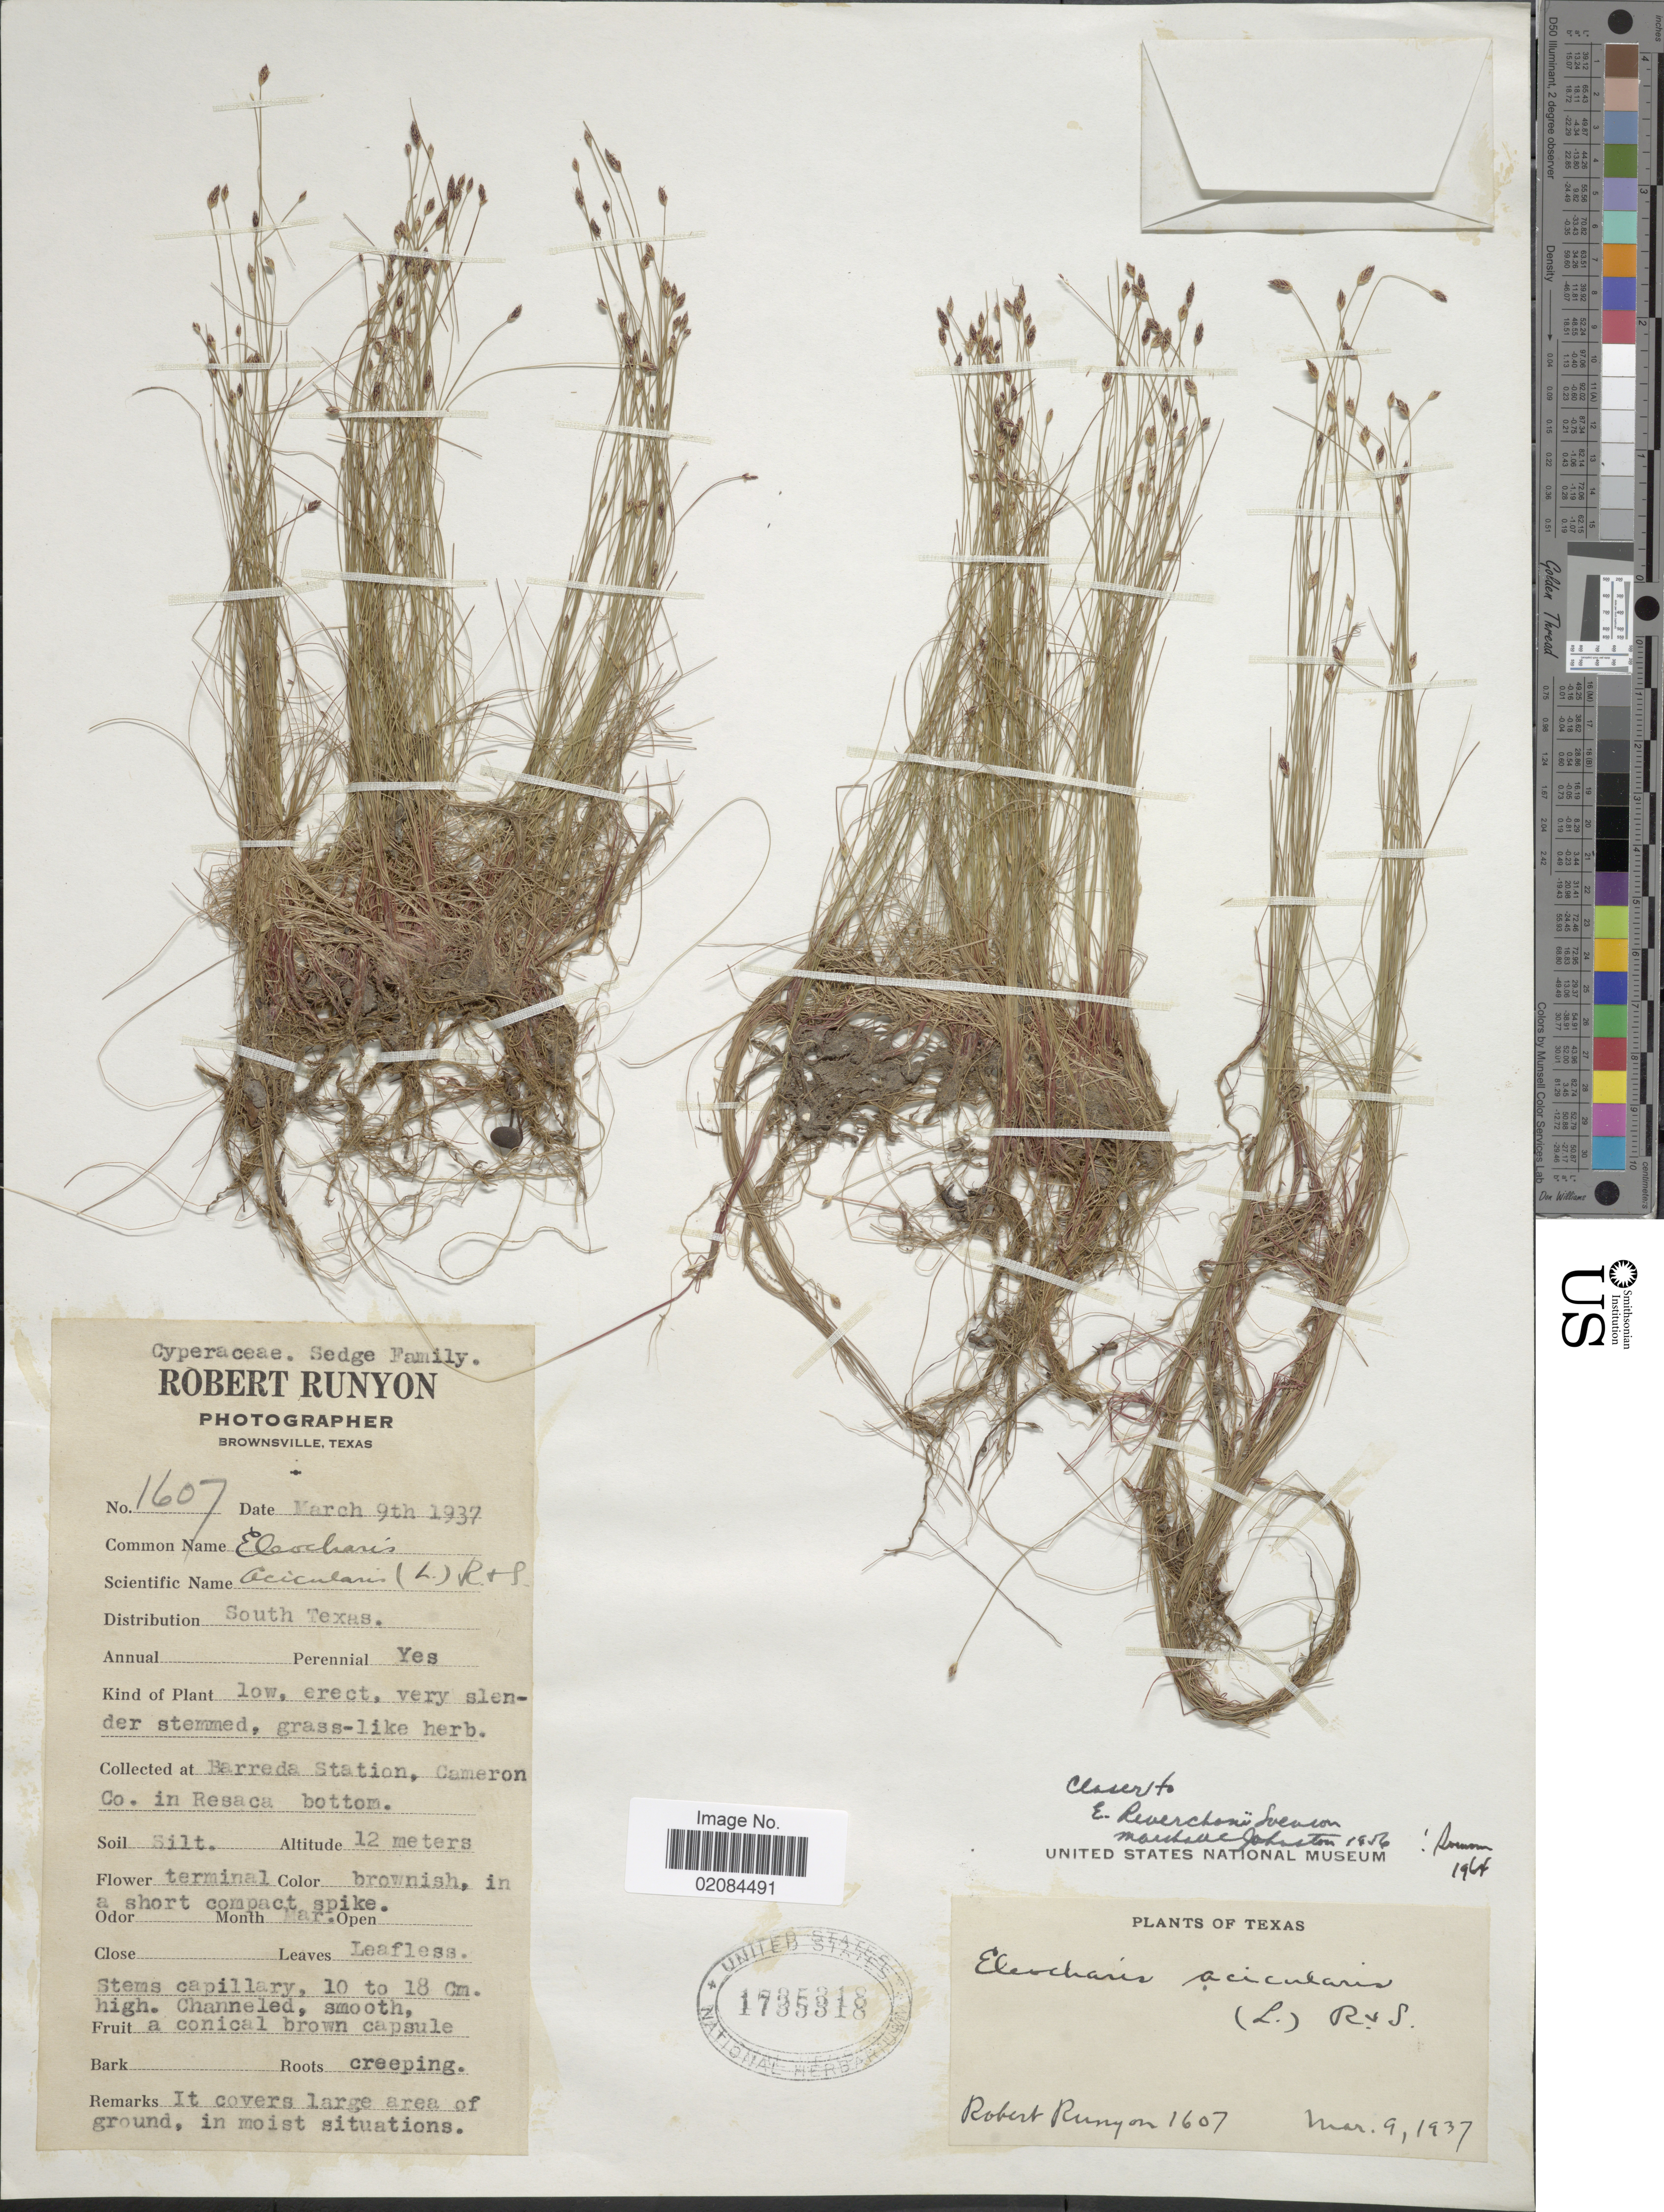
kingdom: Plantae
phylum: Tracheophyta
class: Liliopsida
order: Poales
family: Cyperaceae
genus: Eleocharis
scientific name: Eleocharis reverchonii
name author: Svenson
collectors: R. Runyon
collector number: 1607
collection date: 1937-03-09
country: United States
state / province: Texas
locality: South Texas, Barreda Station, Cameron Co. In Resaca bottom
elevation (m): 12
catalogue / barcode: US 1735318